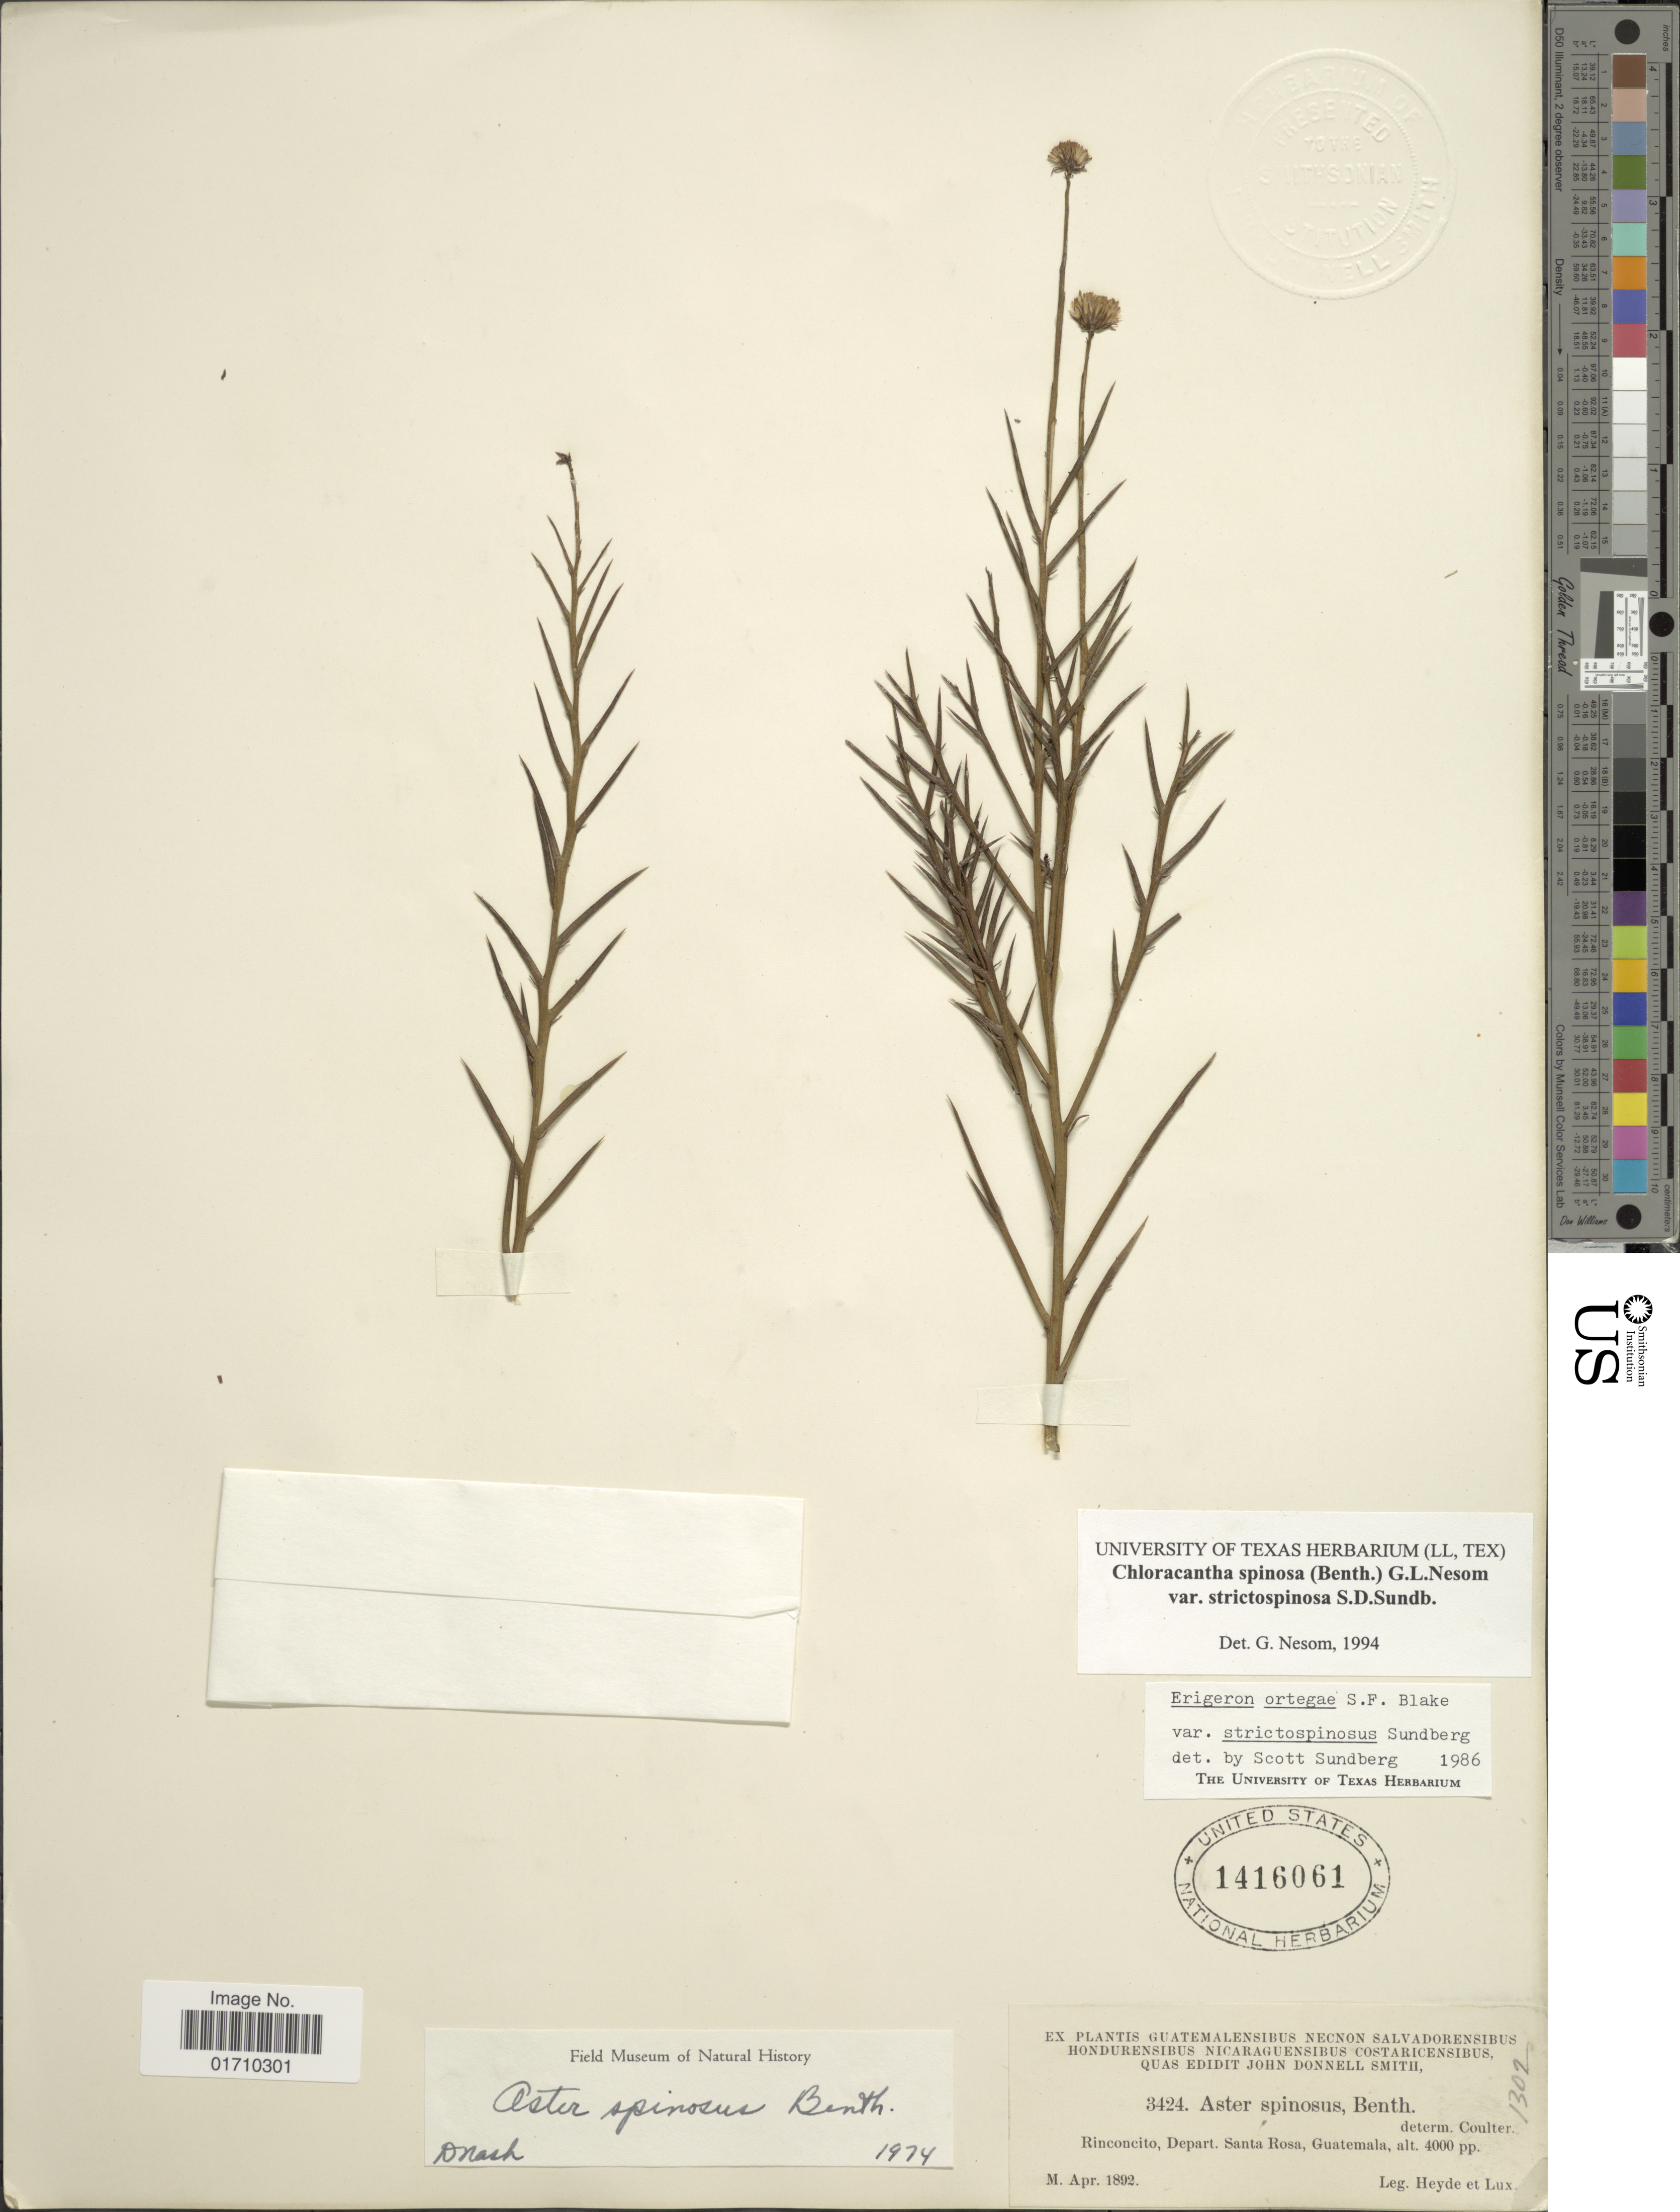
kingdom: Plantae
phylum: Tracheophyta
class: Magnoliopsida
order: Asterales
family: Asteraceae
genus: Chloracantha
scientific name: Chloracantha spinosa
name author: (Benth.) G.L. Nesom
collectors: Heyde & Lux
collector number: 3424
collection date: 1892-04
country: Guatemala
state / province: Santa Rosa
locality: Rinconcito, Depart. Santa Rosa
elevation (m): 1219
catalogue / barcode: US 1416061